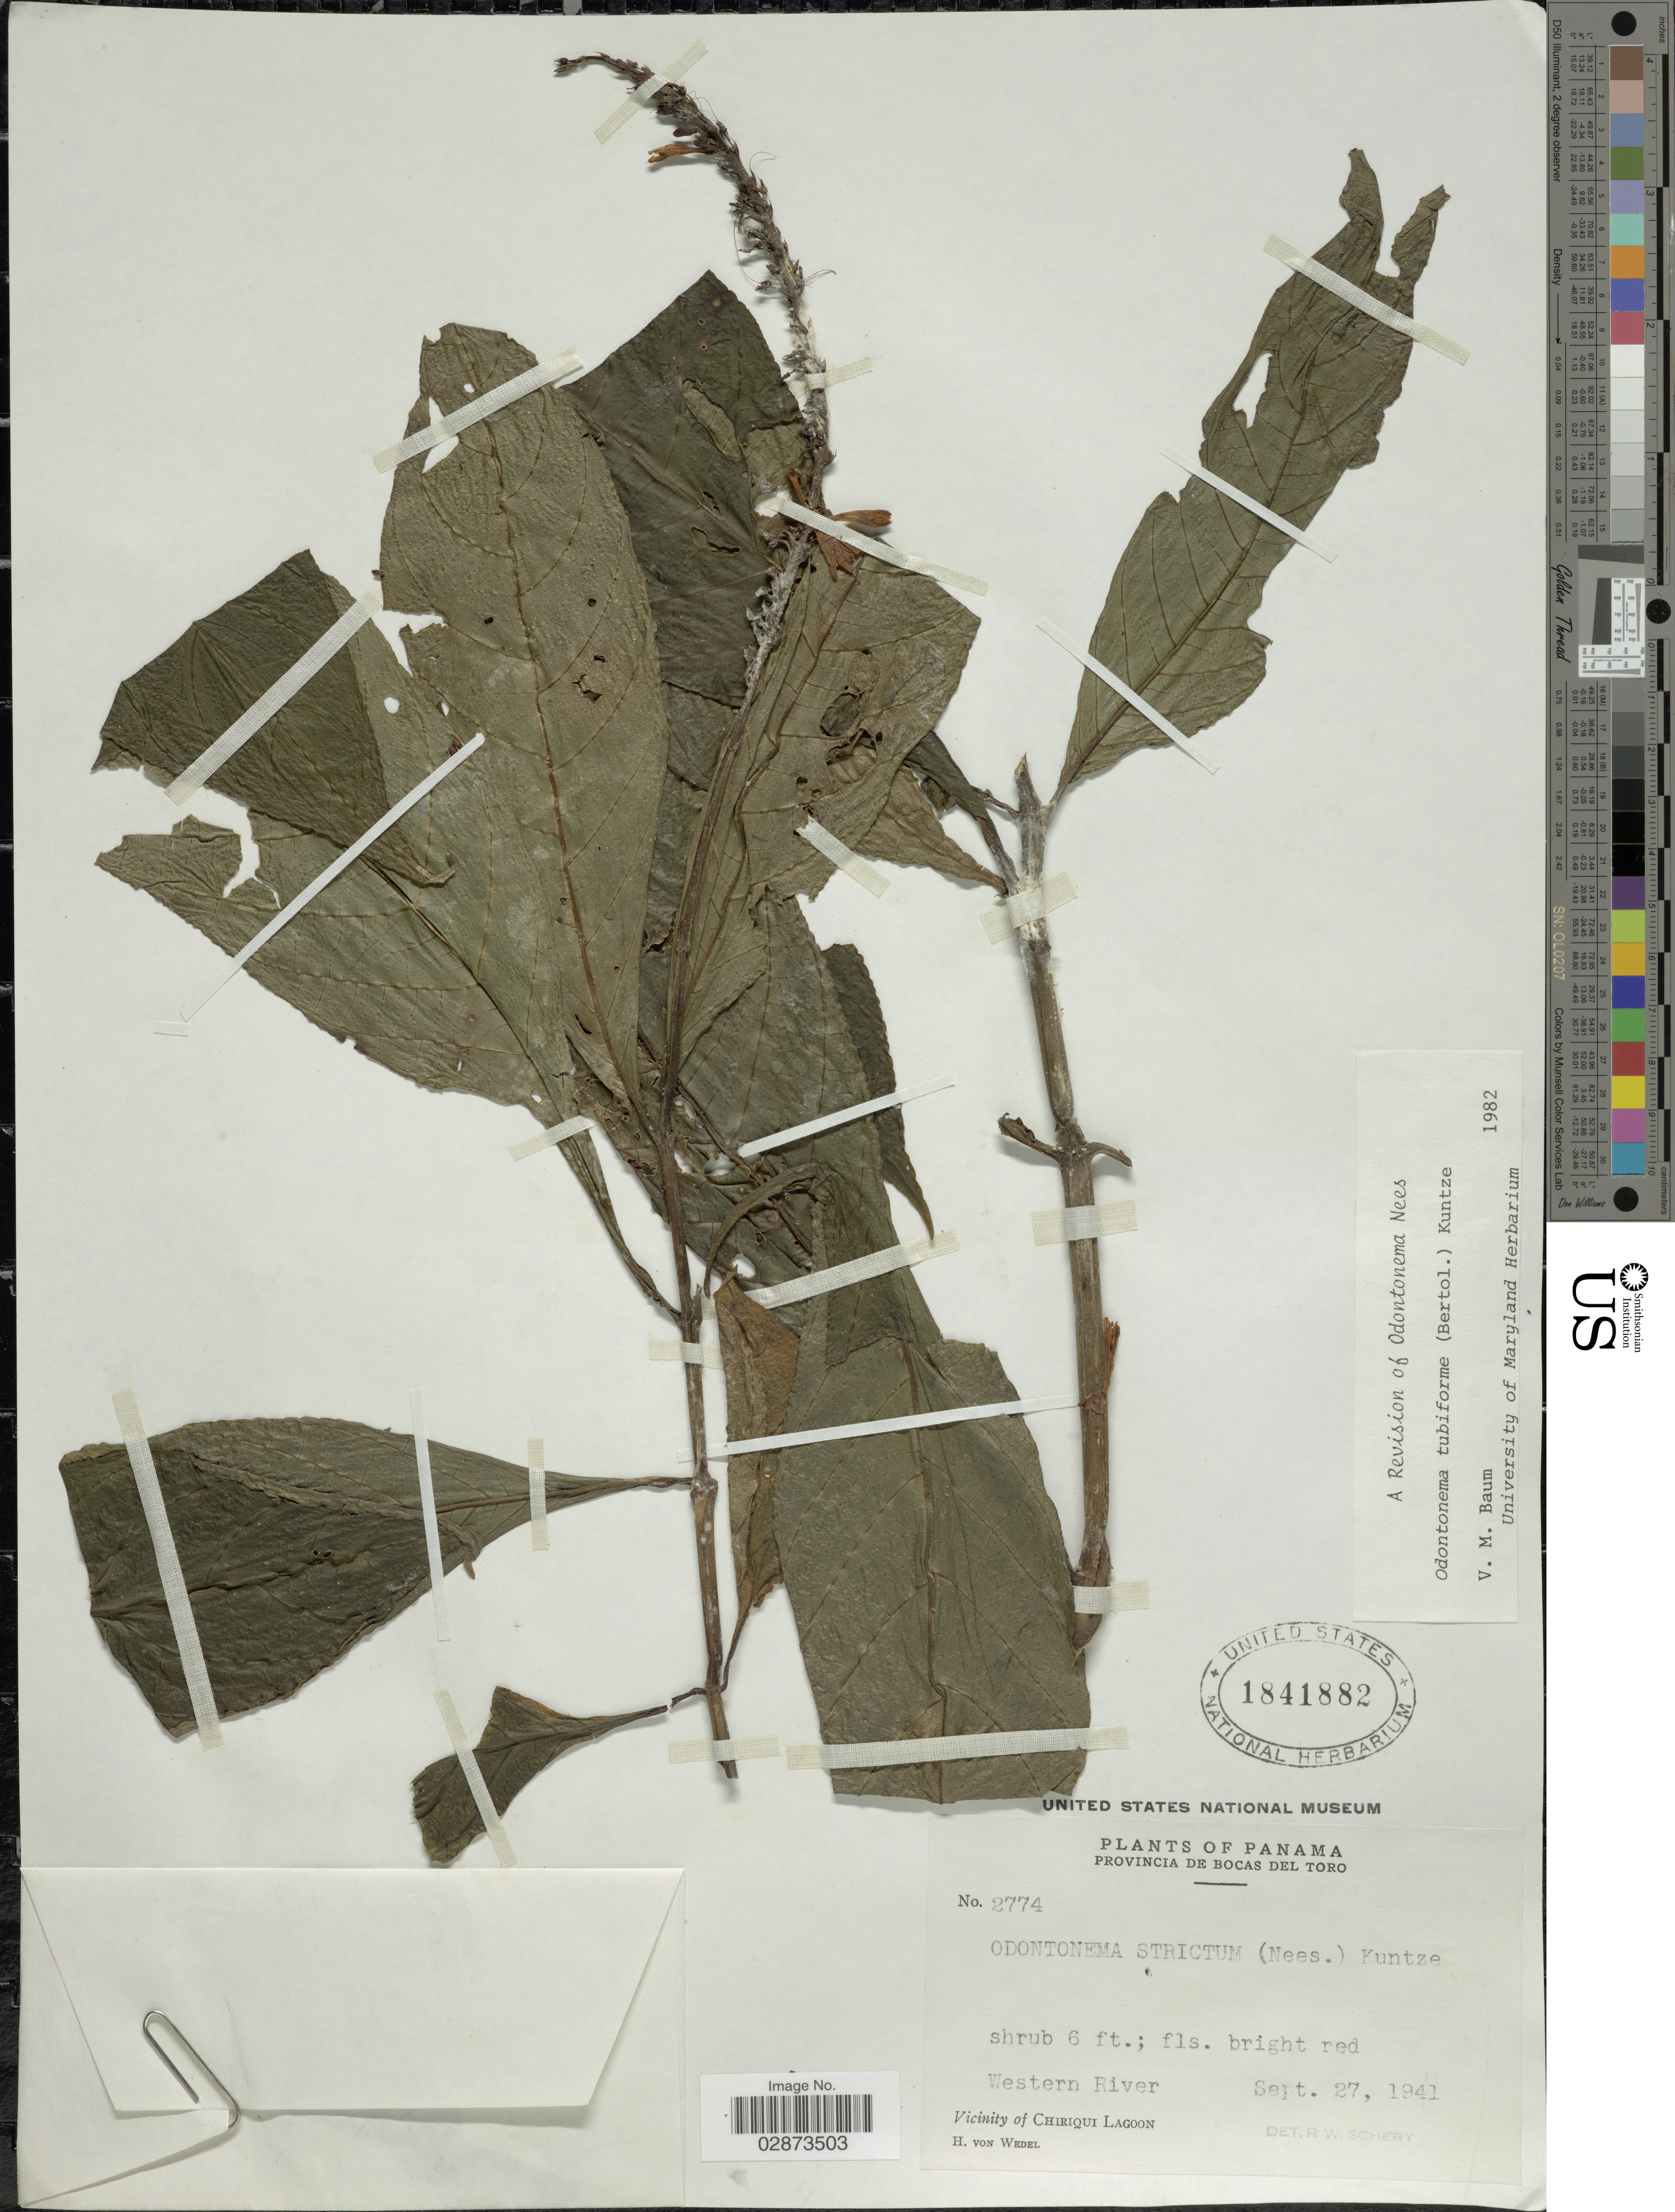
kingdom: Plantae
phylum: Tracheophyta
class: Magnoliopsida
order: Lamiales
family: Acanthaceae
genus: Odontonema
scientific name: Odontonema tubaeforme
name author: (Bertol.) Kuntze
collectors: H. von Wedel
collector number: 2774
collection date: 1941-09-27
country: Panama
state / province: Bocas del Toro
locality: Provincia de Bocas Del Toro, Western River, Vicinity of Chiriqui Lagoon.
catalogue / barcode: US 1841882